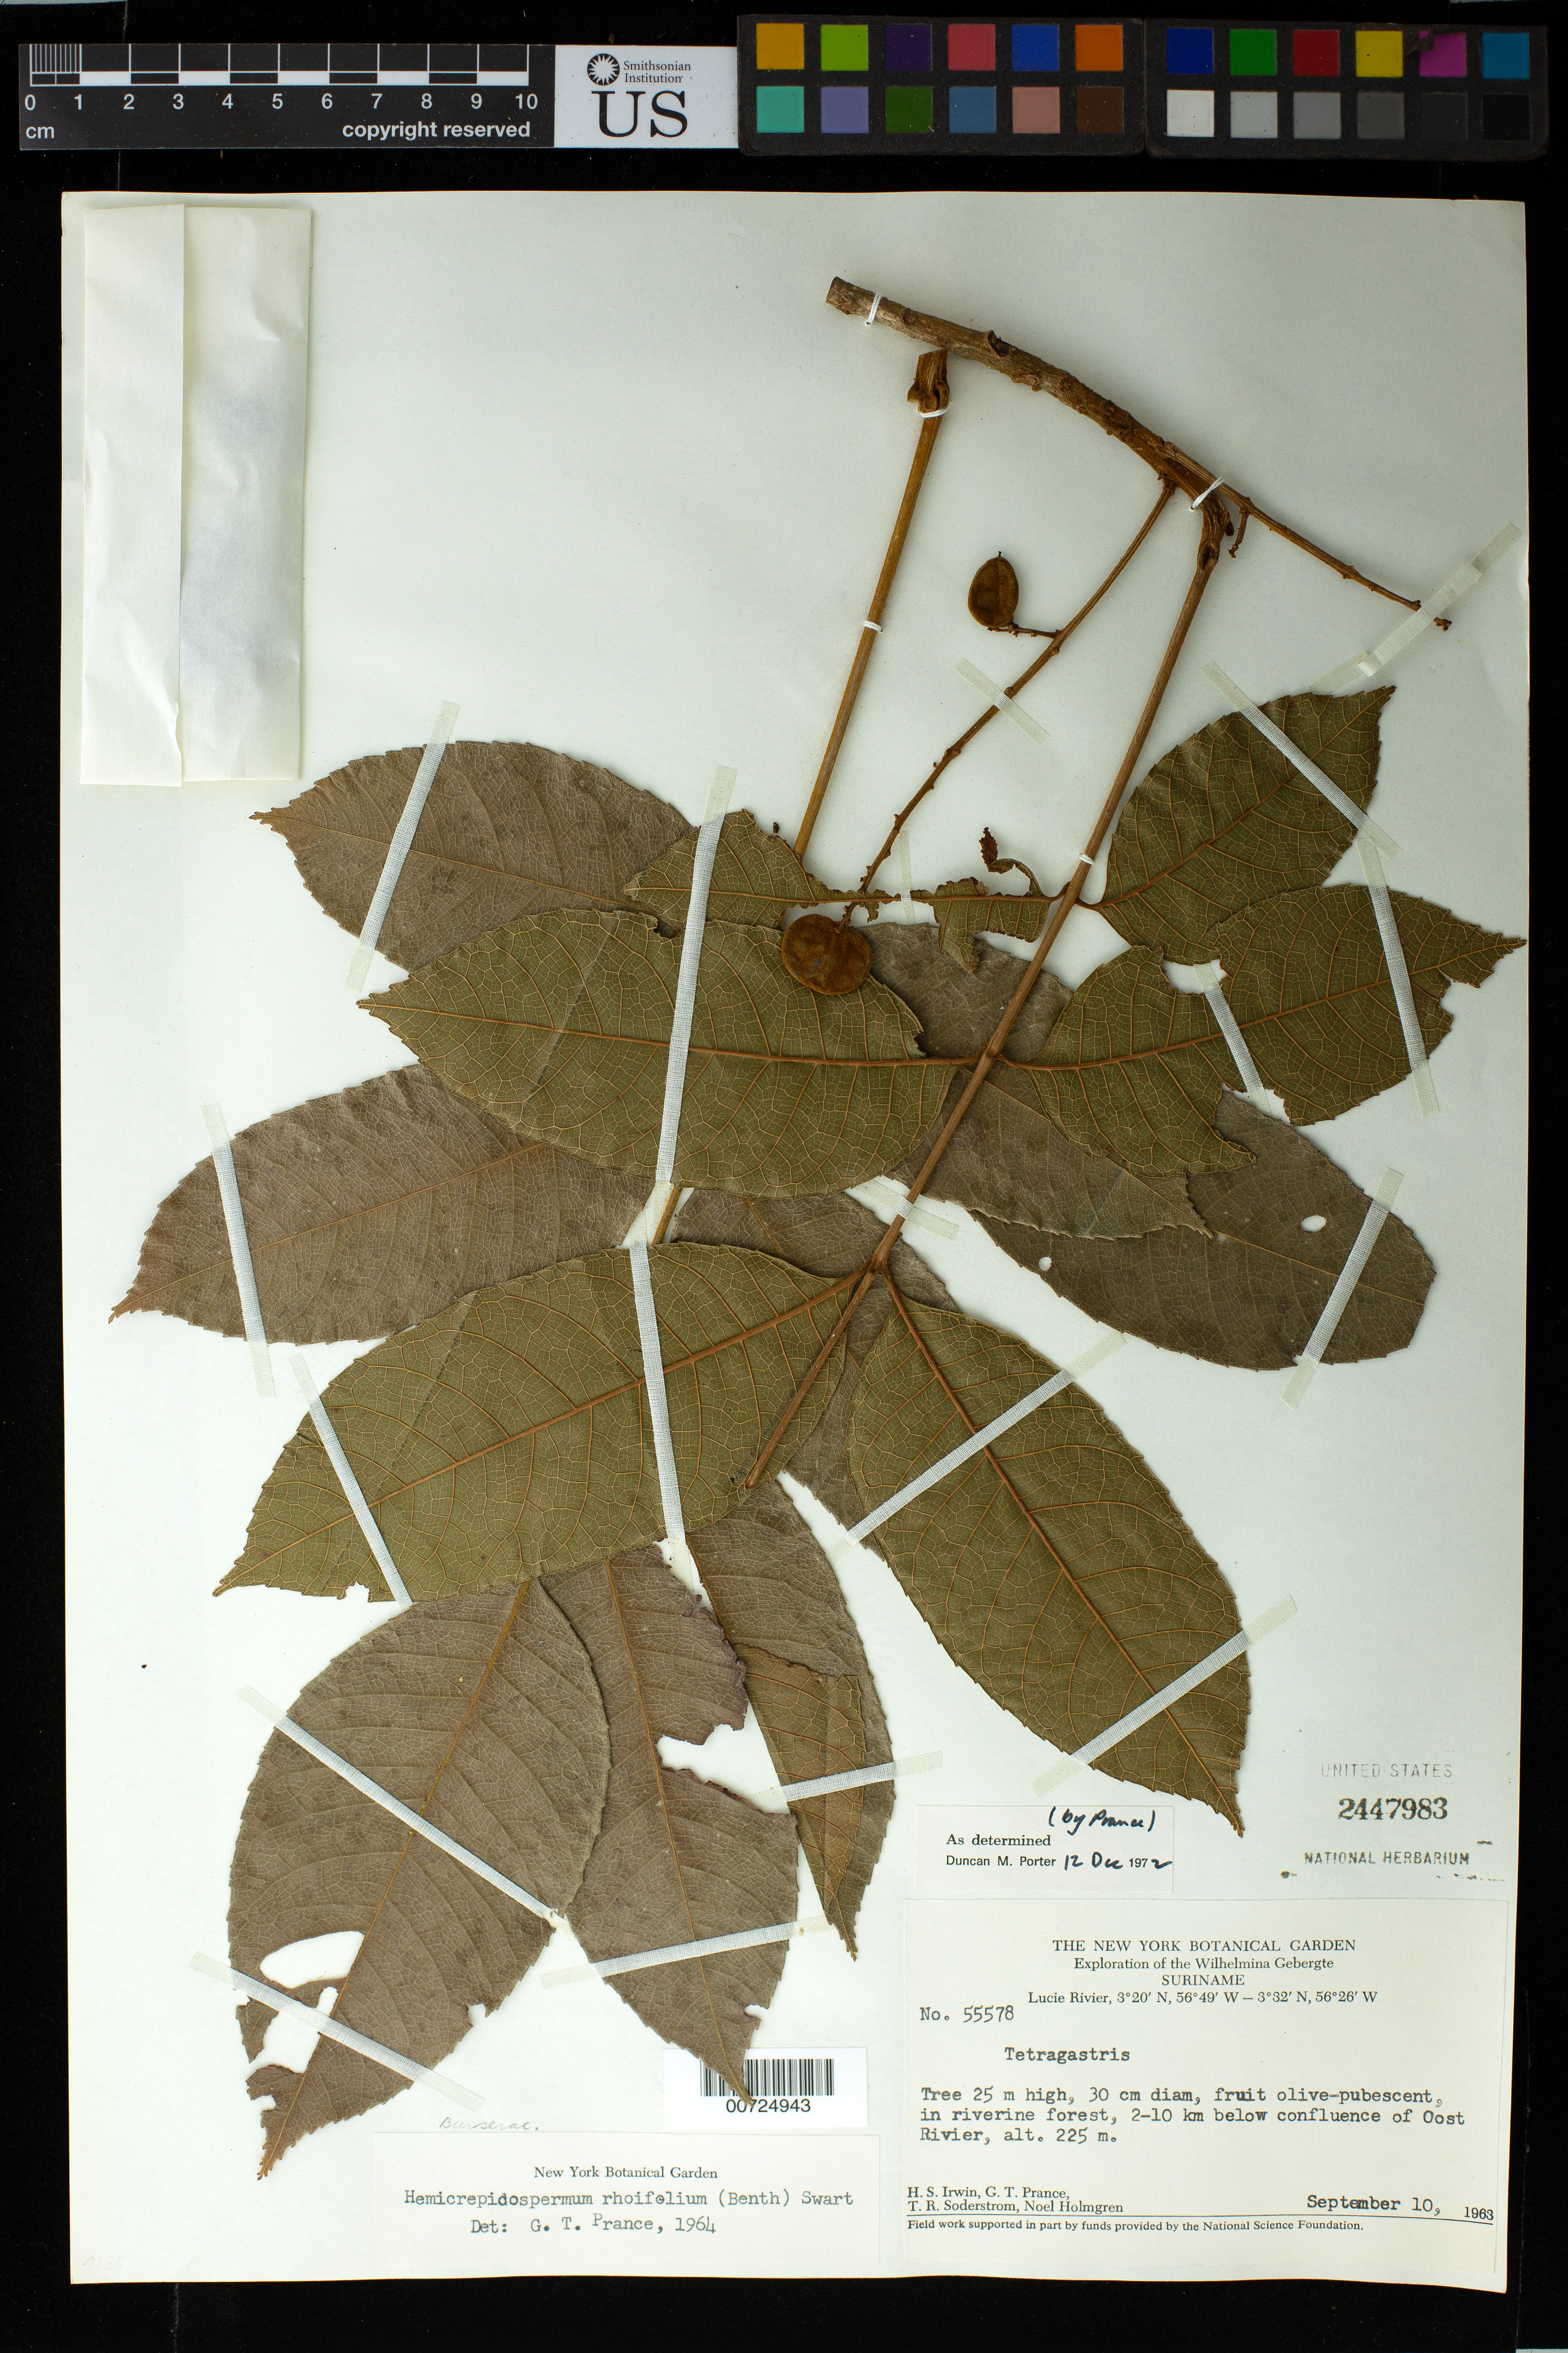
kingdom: Plantae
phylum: Tracheophyta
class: Magnoliopsida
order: Sapindales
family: Burseraceae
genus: Protium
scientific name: Protium rhoifolium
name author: (Benth.) Byng & Christenh.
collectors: H. Irwin, G. T. Prance, T. R. Soderstrom & N. H. Holmgren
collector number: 55578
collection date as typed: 10-Sep-63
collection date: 1963-09-10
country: Suriname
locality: Lucie R., 2-10 km below confl. with Oost R., Wilhelmina Gebergte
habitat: Riverine forest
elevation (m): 225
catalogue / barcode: US 2447983